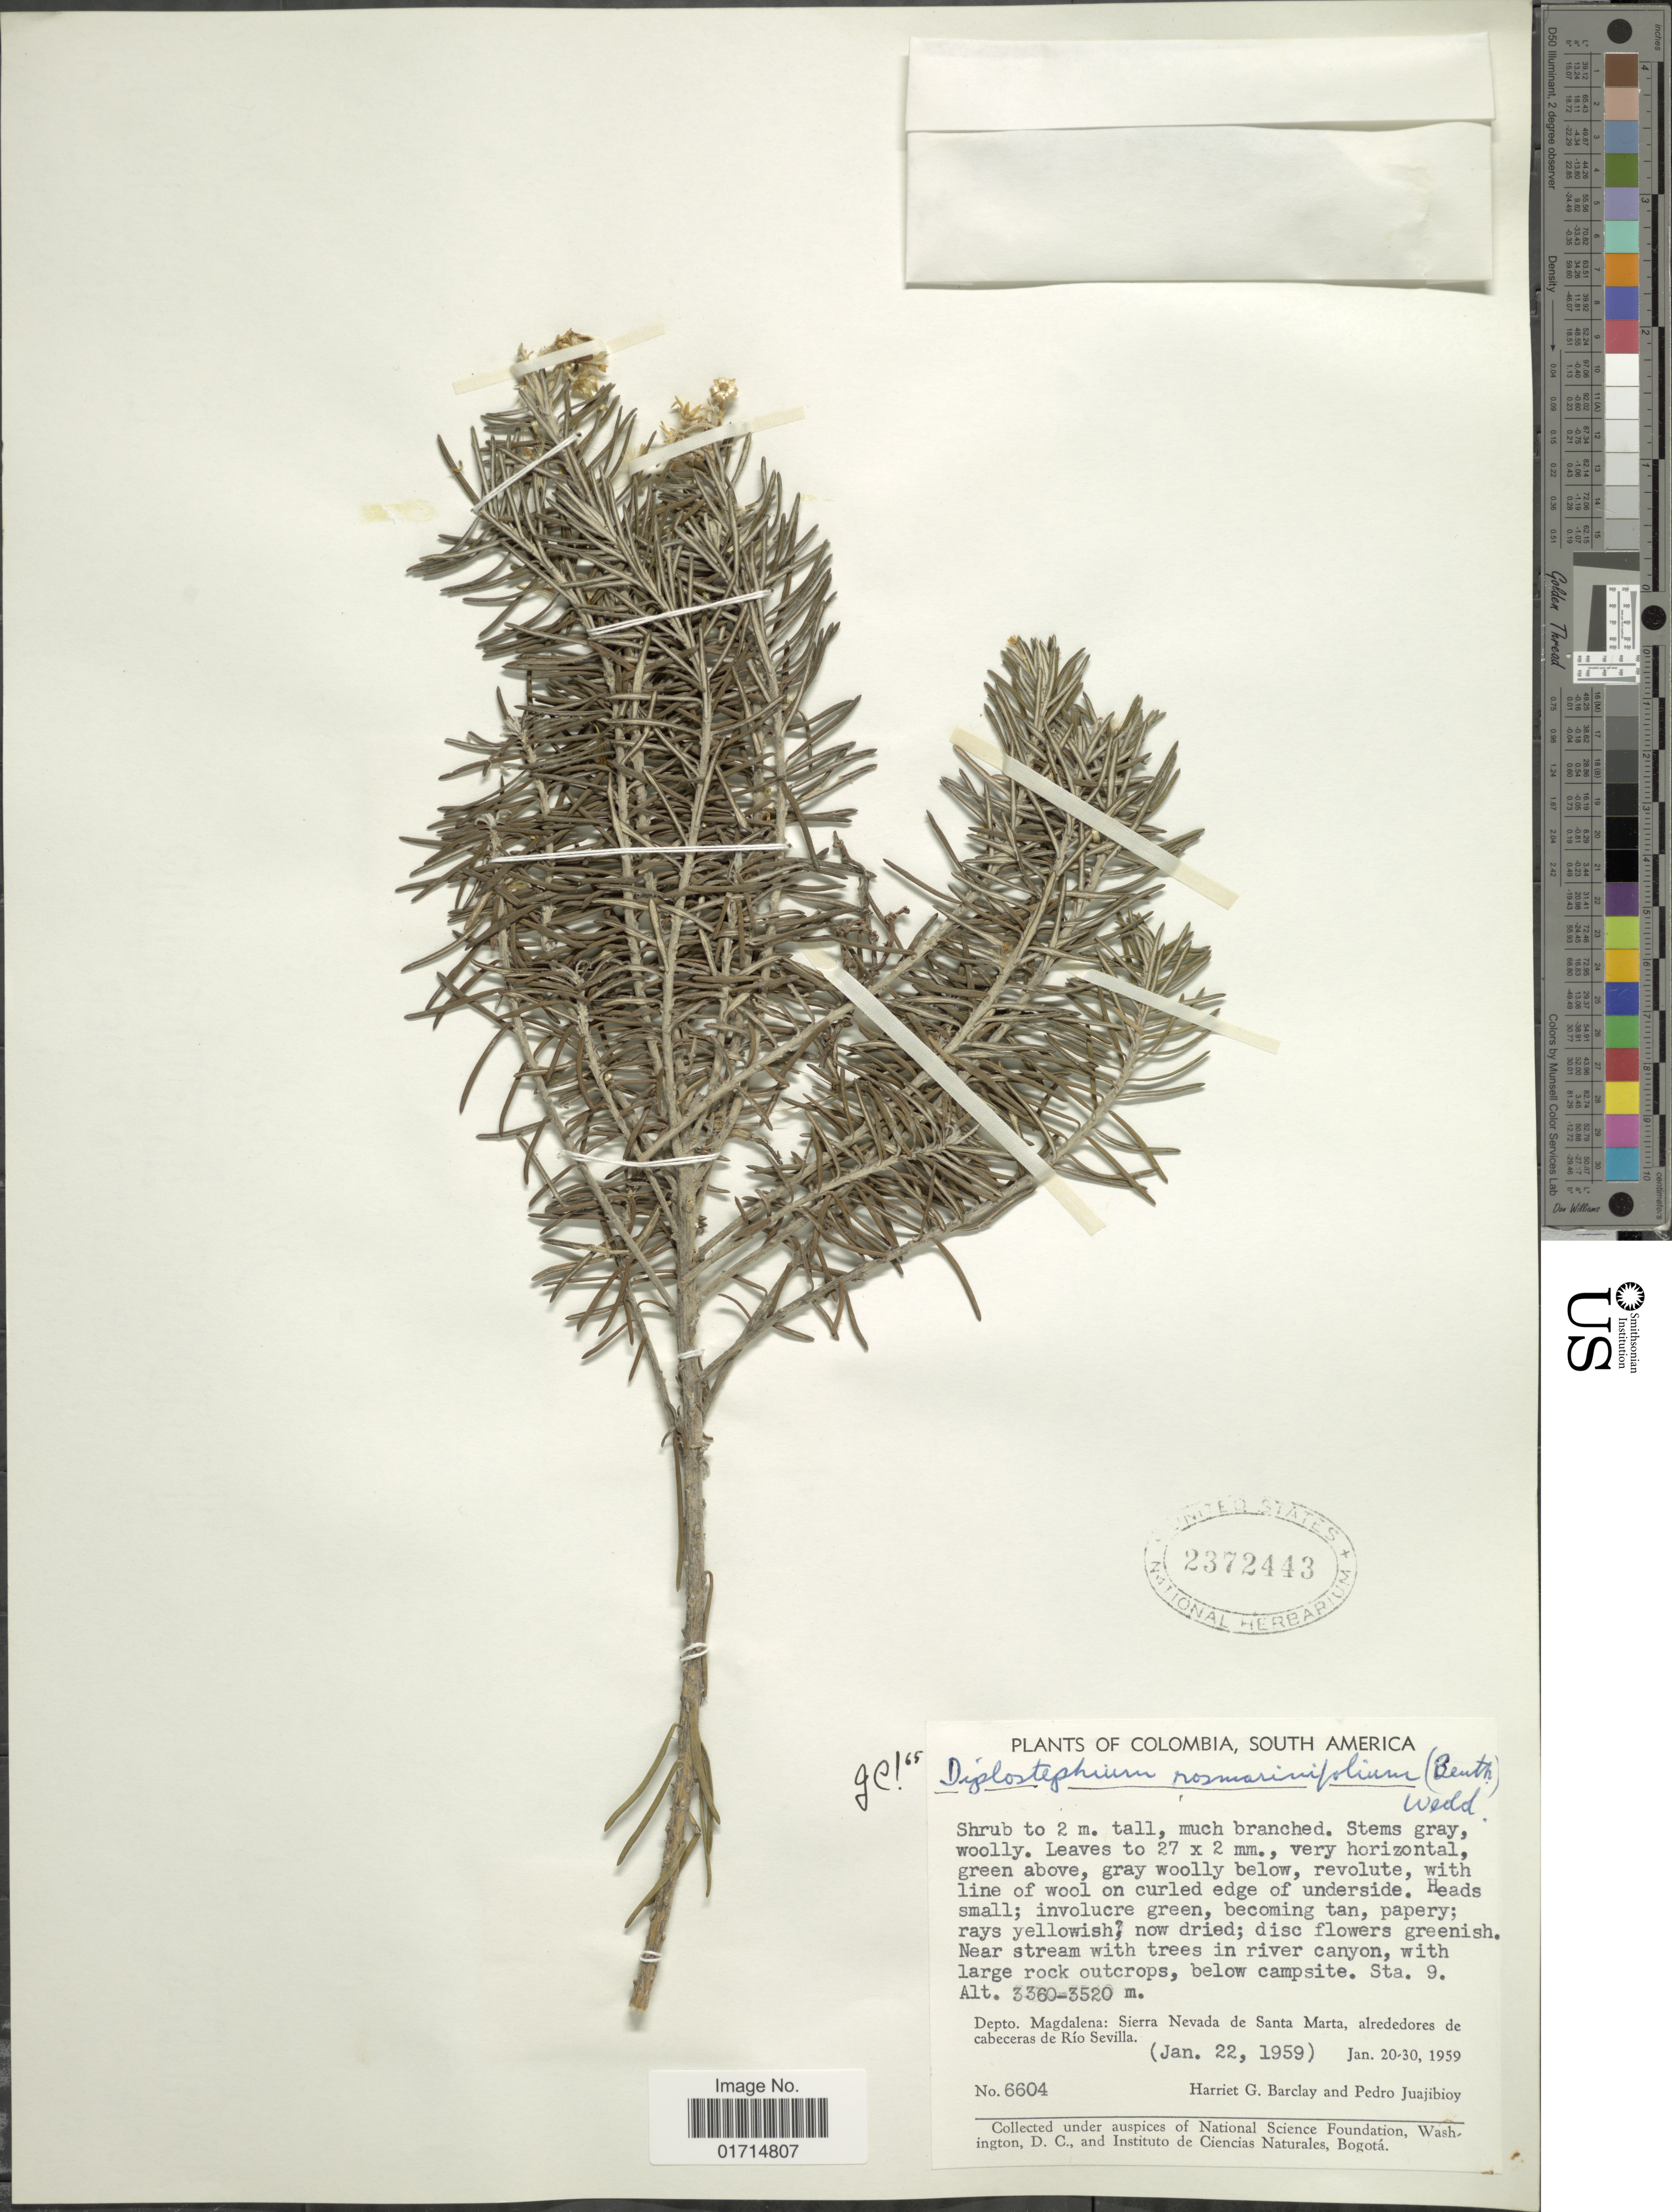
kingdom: Plantae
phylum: Tracheophyta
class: Magnoliopsida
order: Asterales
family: Asteraceae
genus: Diplostephium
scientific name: Diplostephium rosmarinifolium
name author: (Benth.) Wedd.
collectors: H. G. Barclay & P. Juajibioy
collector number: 6604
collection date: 1959-01-20/1959-01-30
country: Colombia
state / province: Magdalena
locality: Colombia, South America. Depto. Magdalena: Sierra Nevada de Santa Marta, alrededores de cabeceras de Rio Sevilla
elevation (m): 3360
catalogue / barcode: US 2372443